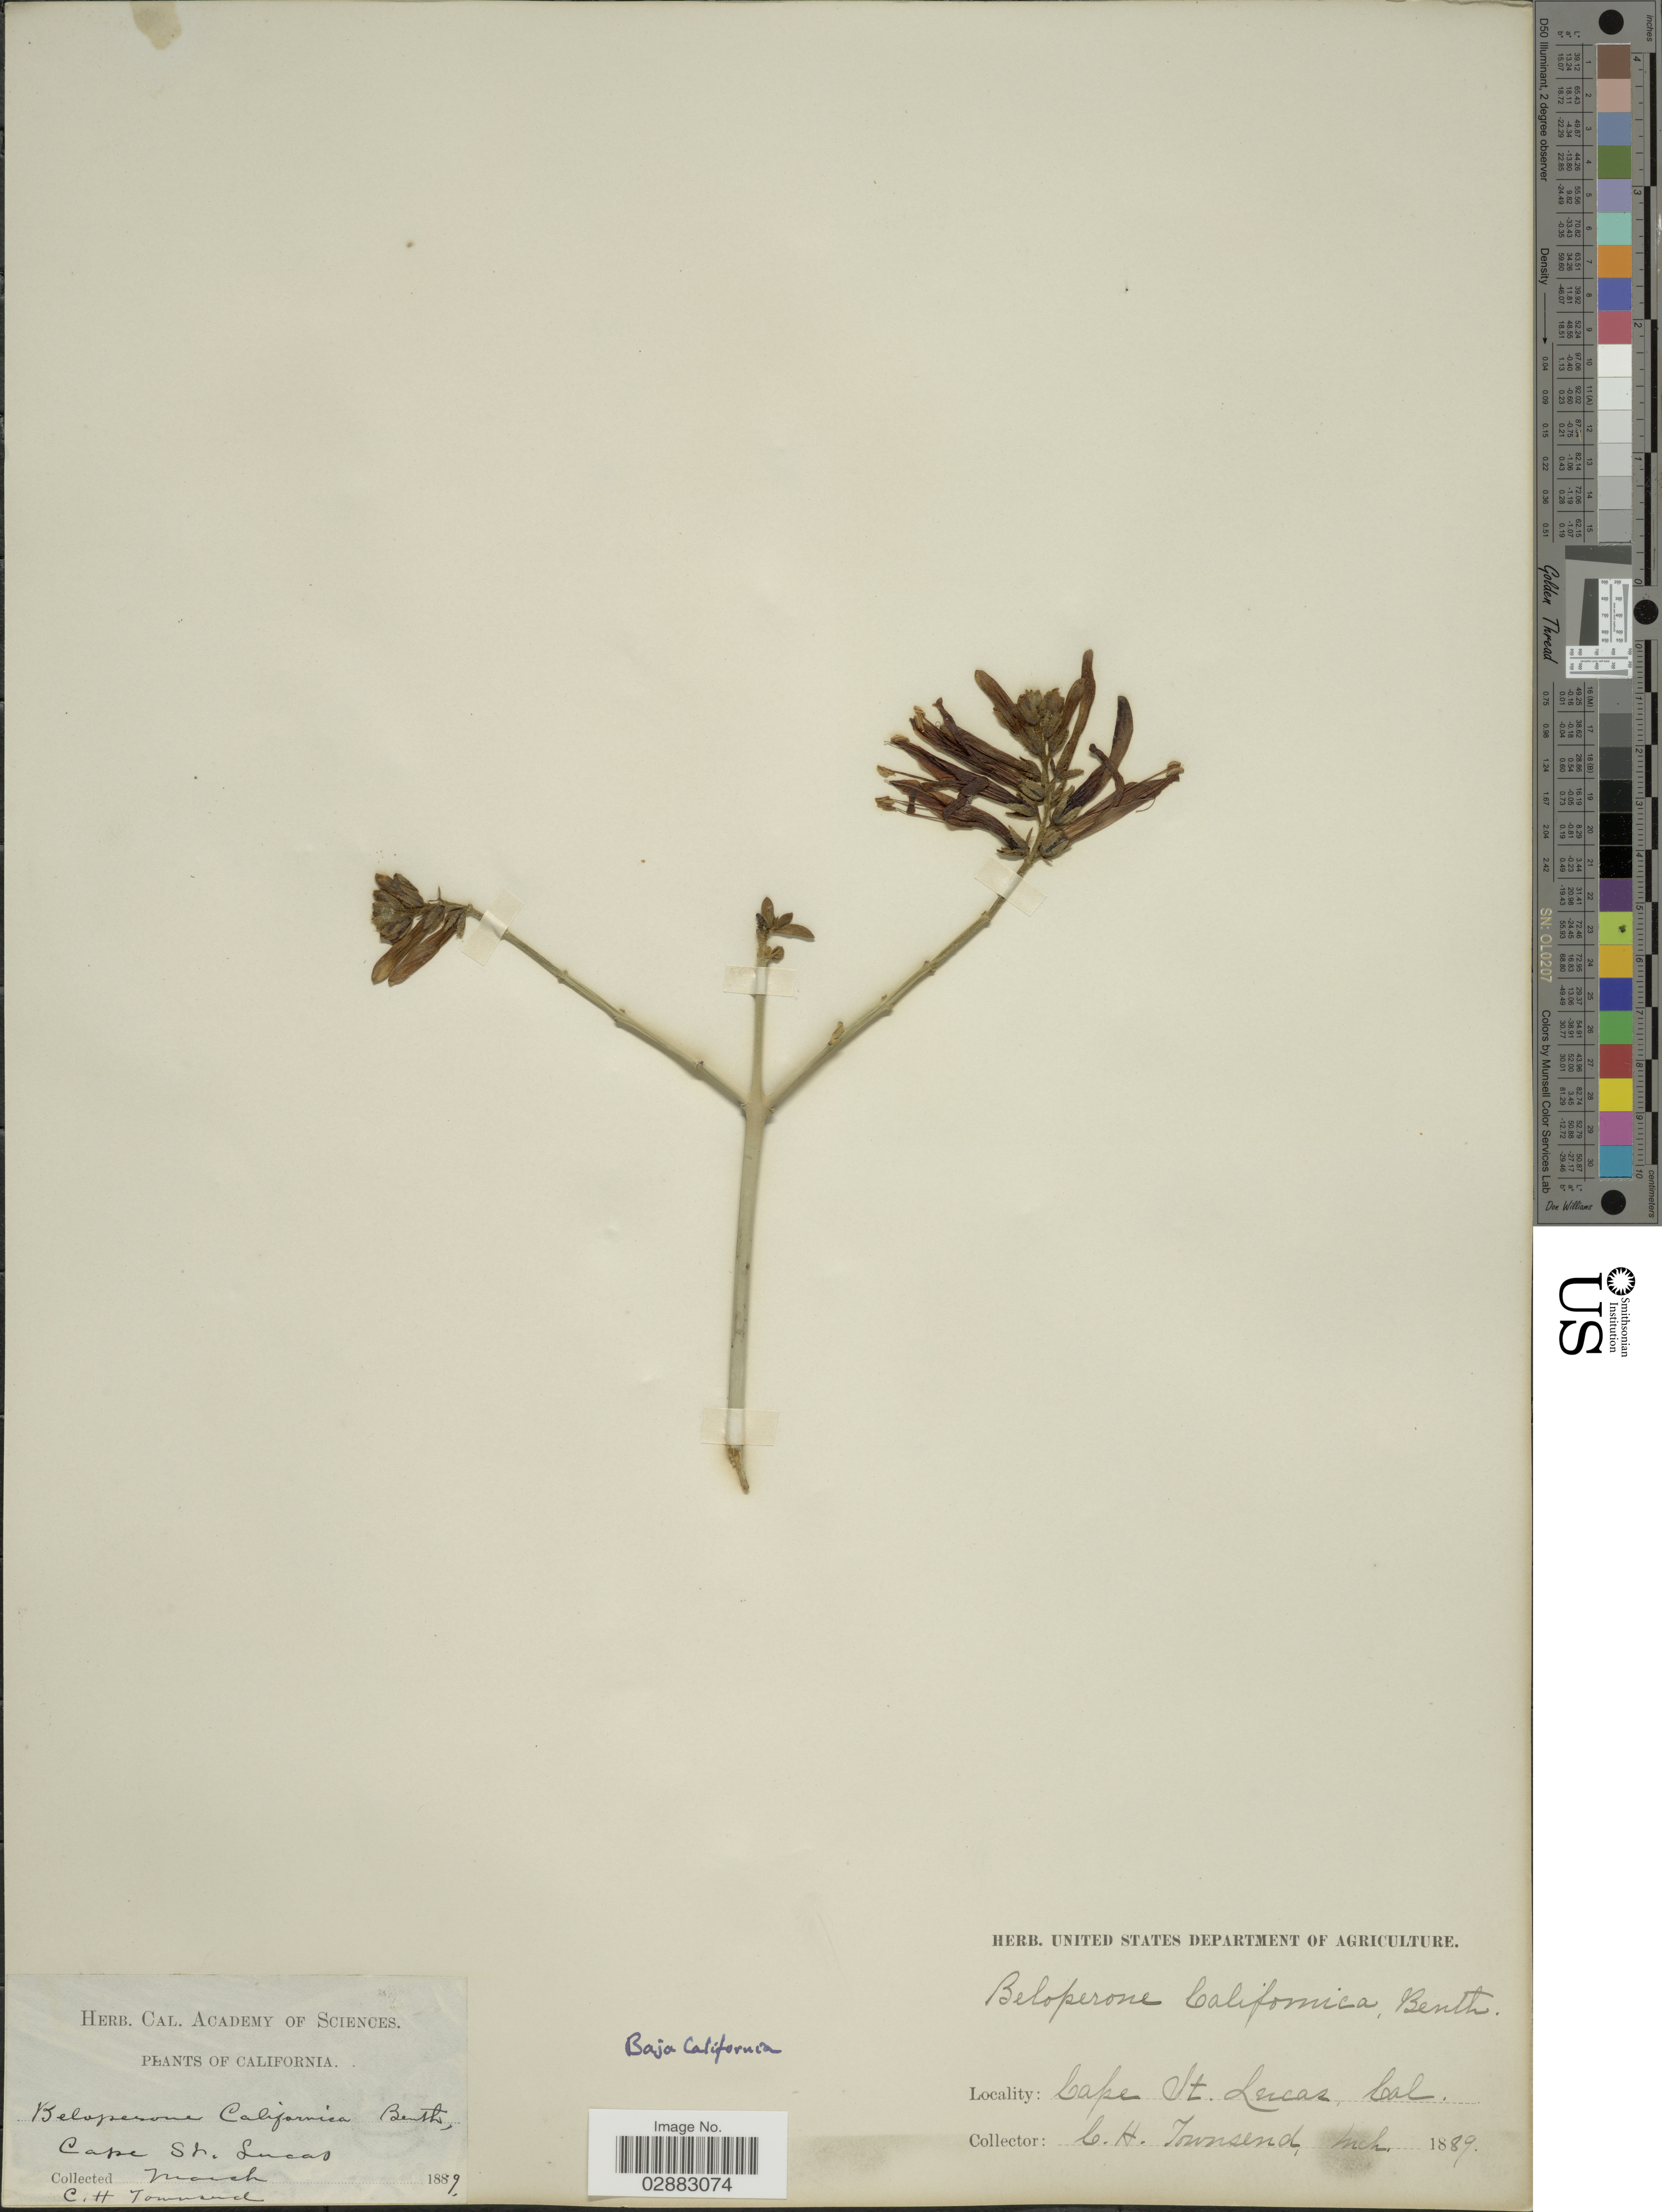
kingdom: Plantae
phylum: Tracheophyta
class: Magnoliopsida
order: Lamiales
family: Acanthaceae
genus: Beloperone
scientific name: Beloperone californica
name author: Benth.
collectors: C. H. Townsend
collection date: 1889-03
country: Mexico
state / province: Baja California Sur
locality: Cape St. Lucas.